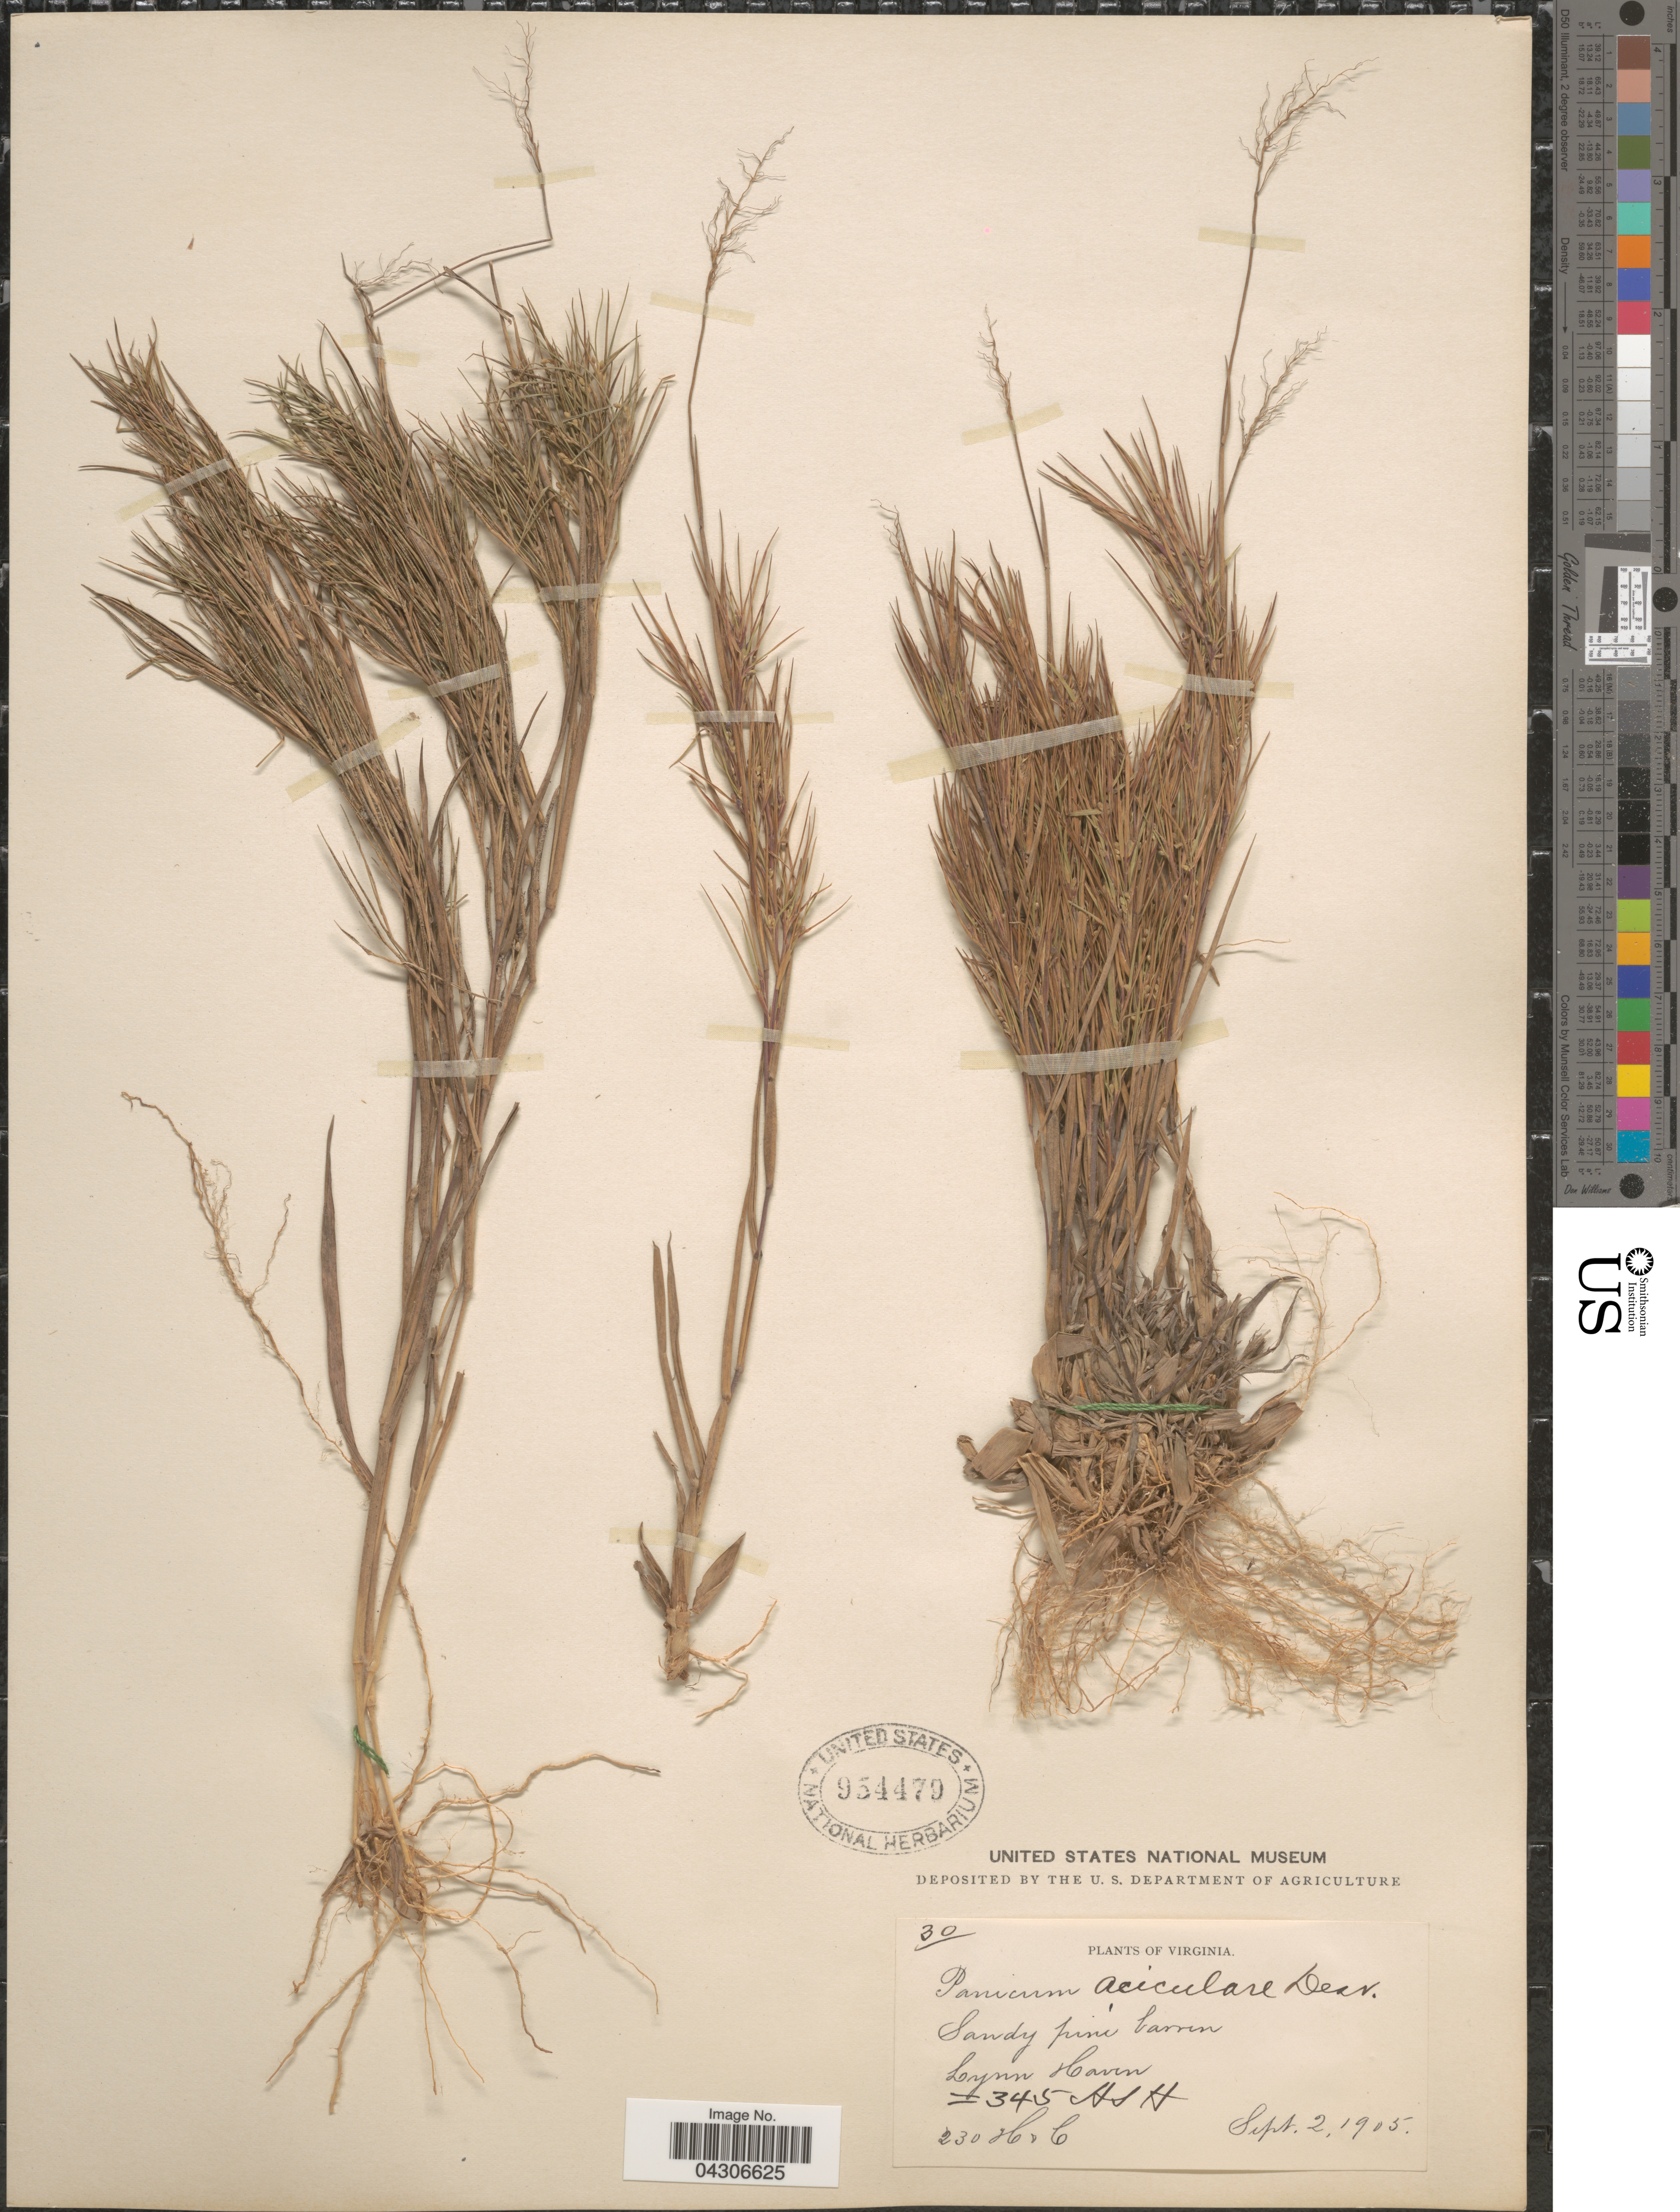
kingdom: Plantae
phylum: Tracheophyta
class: Liliopsida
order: Poales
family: Poaceae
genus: Dichanthelium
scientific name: Dichanthelium aciculare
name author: (Desv. ex Poir.) Gould & C.A. Clark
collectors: H. C.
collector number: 230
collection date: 1905-09-02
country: United States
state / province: Virginia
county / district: City of Virginia Beach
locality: Lynn Haven.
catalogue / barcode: US 954479